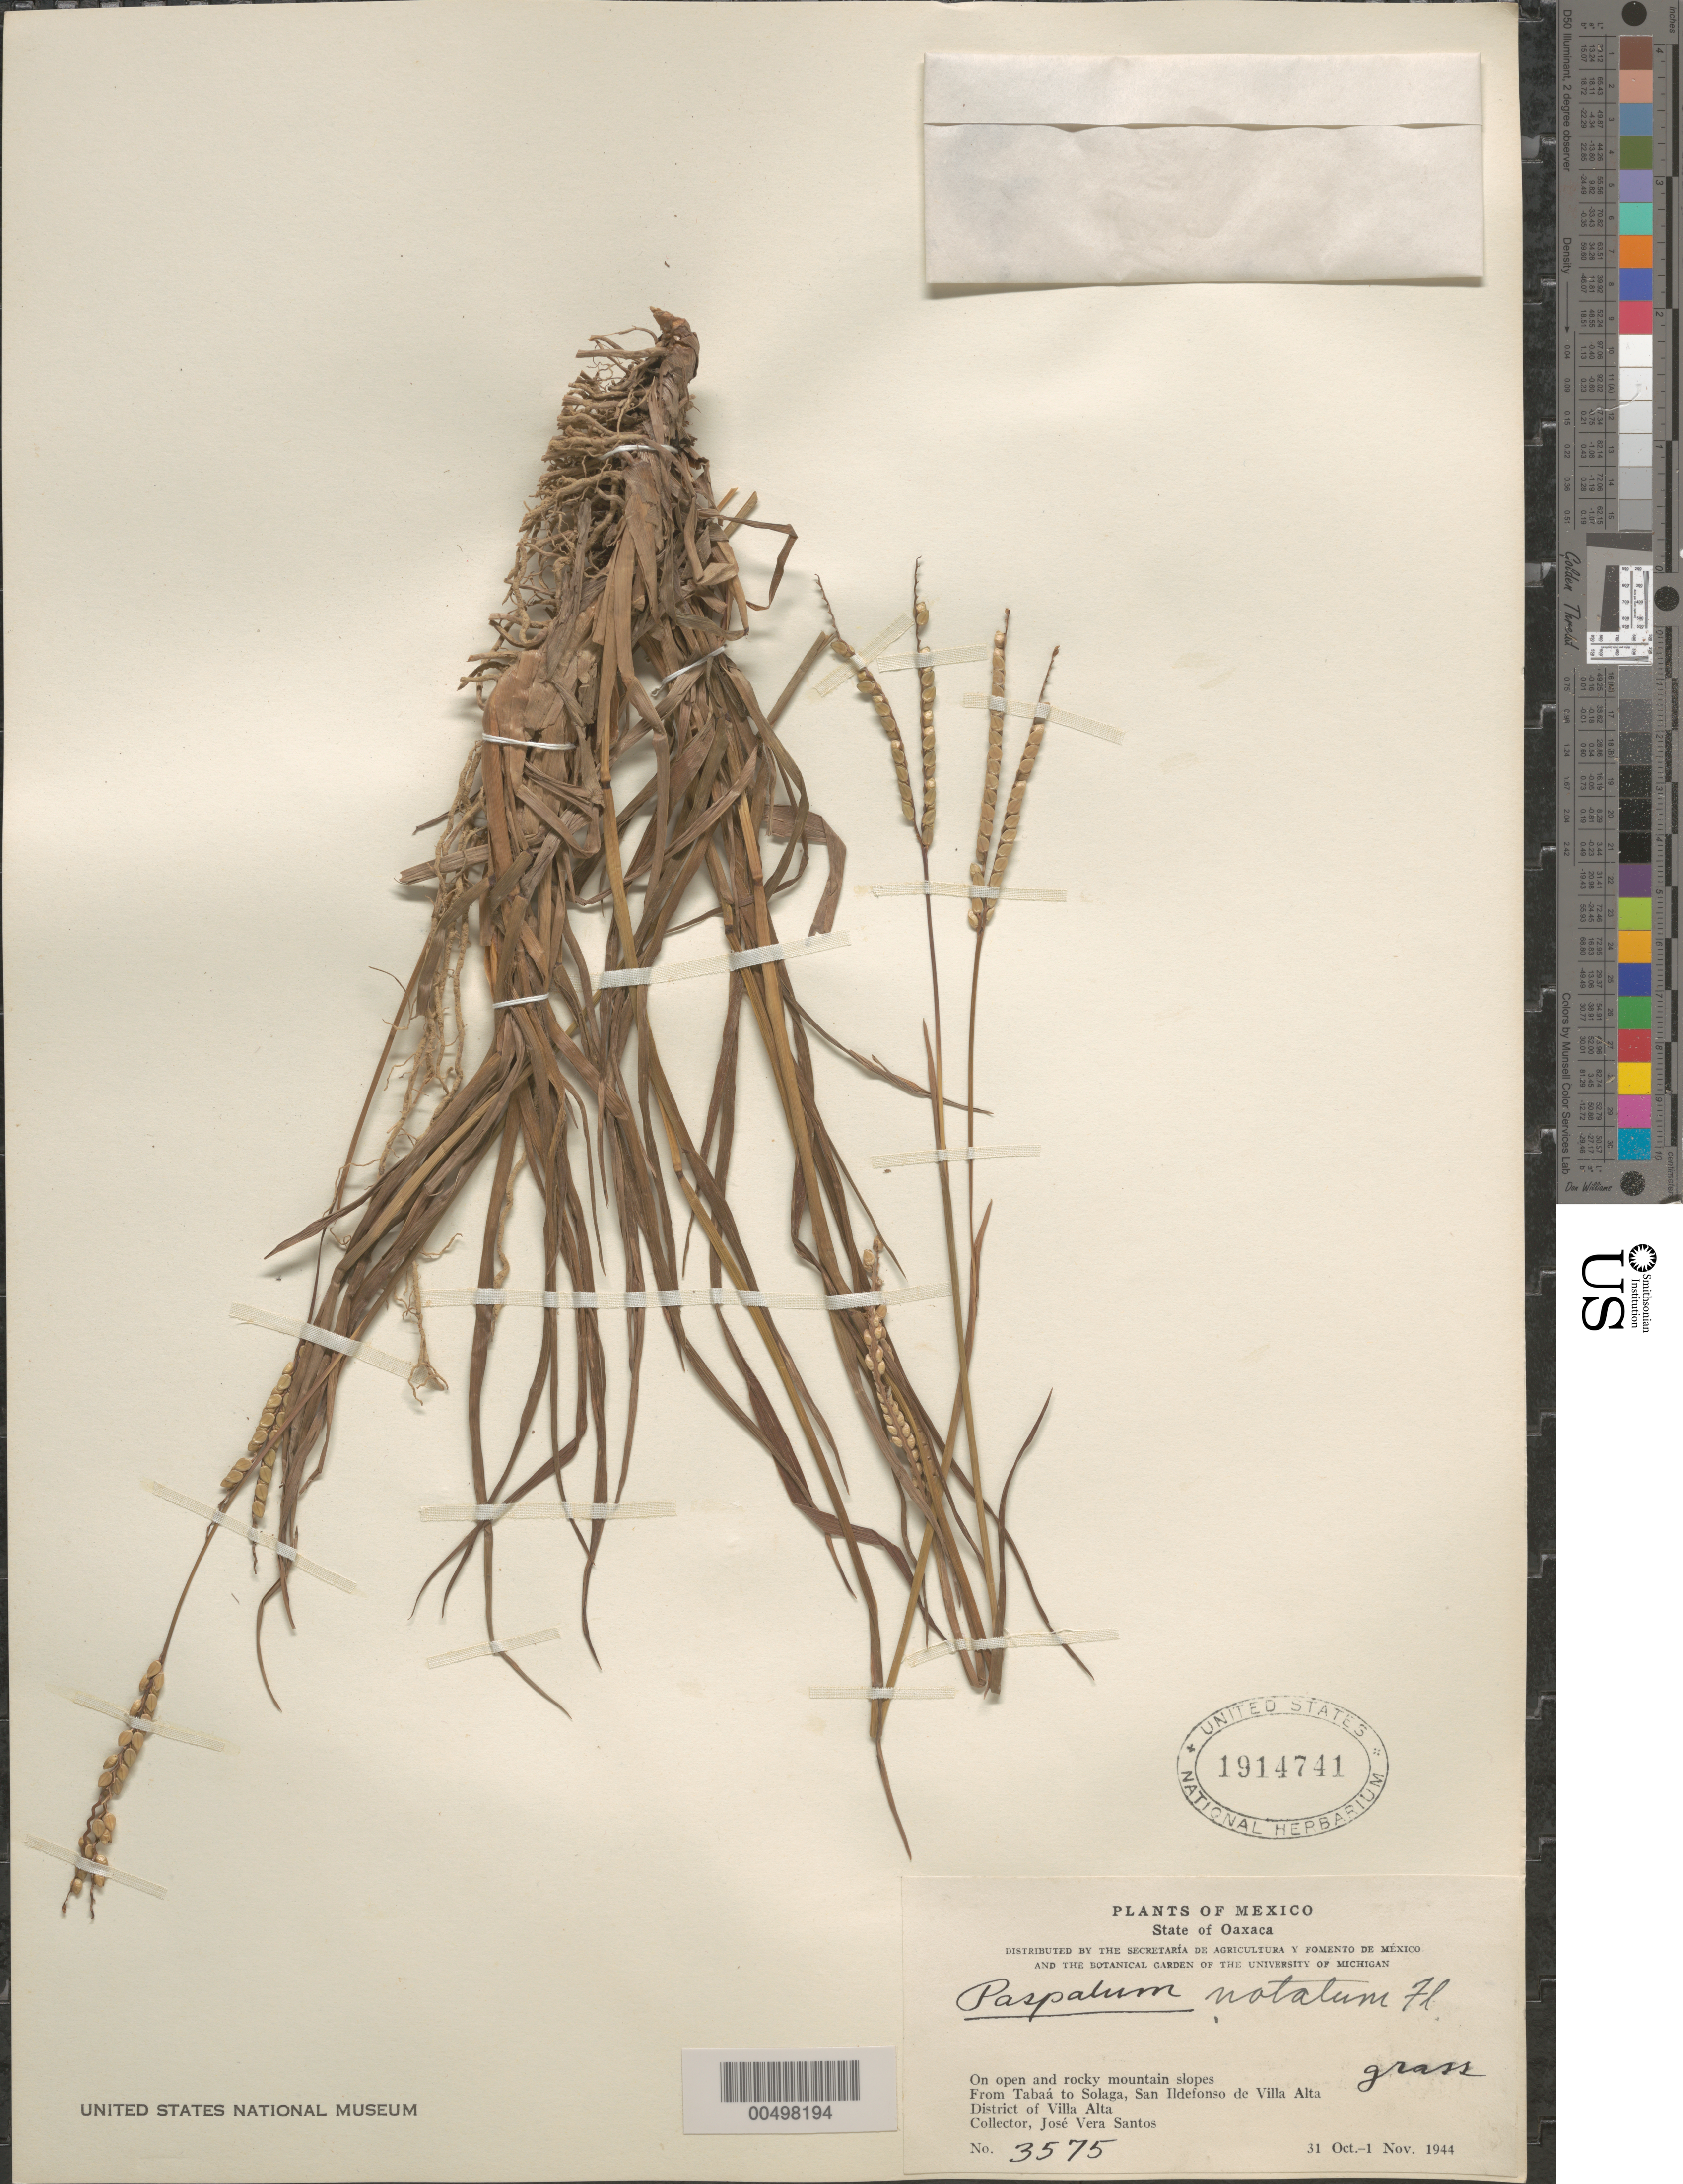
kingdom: Plantae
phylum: Tracheophyta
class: Liliopsida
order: Poales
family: Poaceae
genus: Paspalum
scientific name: Paspalum notatum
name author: Flüggé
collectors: J. V. Santos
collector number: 3575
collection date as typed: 31 Oct 1944 to 1 Nov 1944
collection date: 1944-10-31/1944-11-01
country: Mexico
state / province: Oaxaca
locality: From Taba to Solaga, San Ildefonso de Villa Alta, Dist of Villa Alta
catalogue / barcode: US 1914741